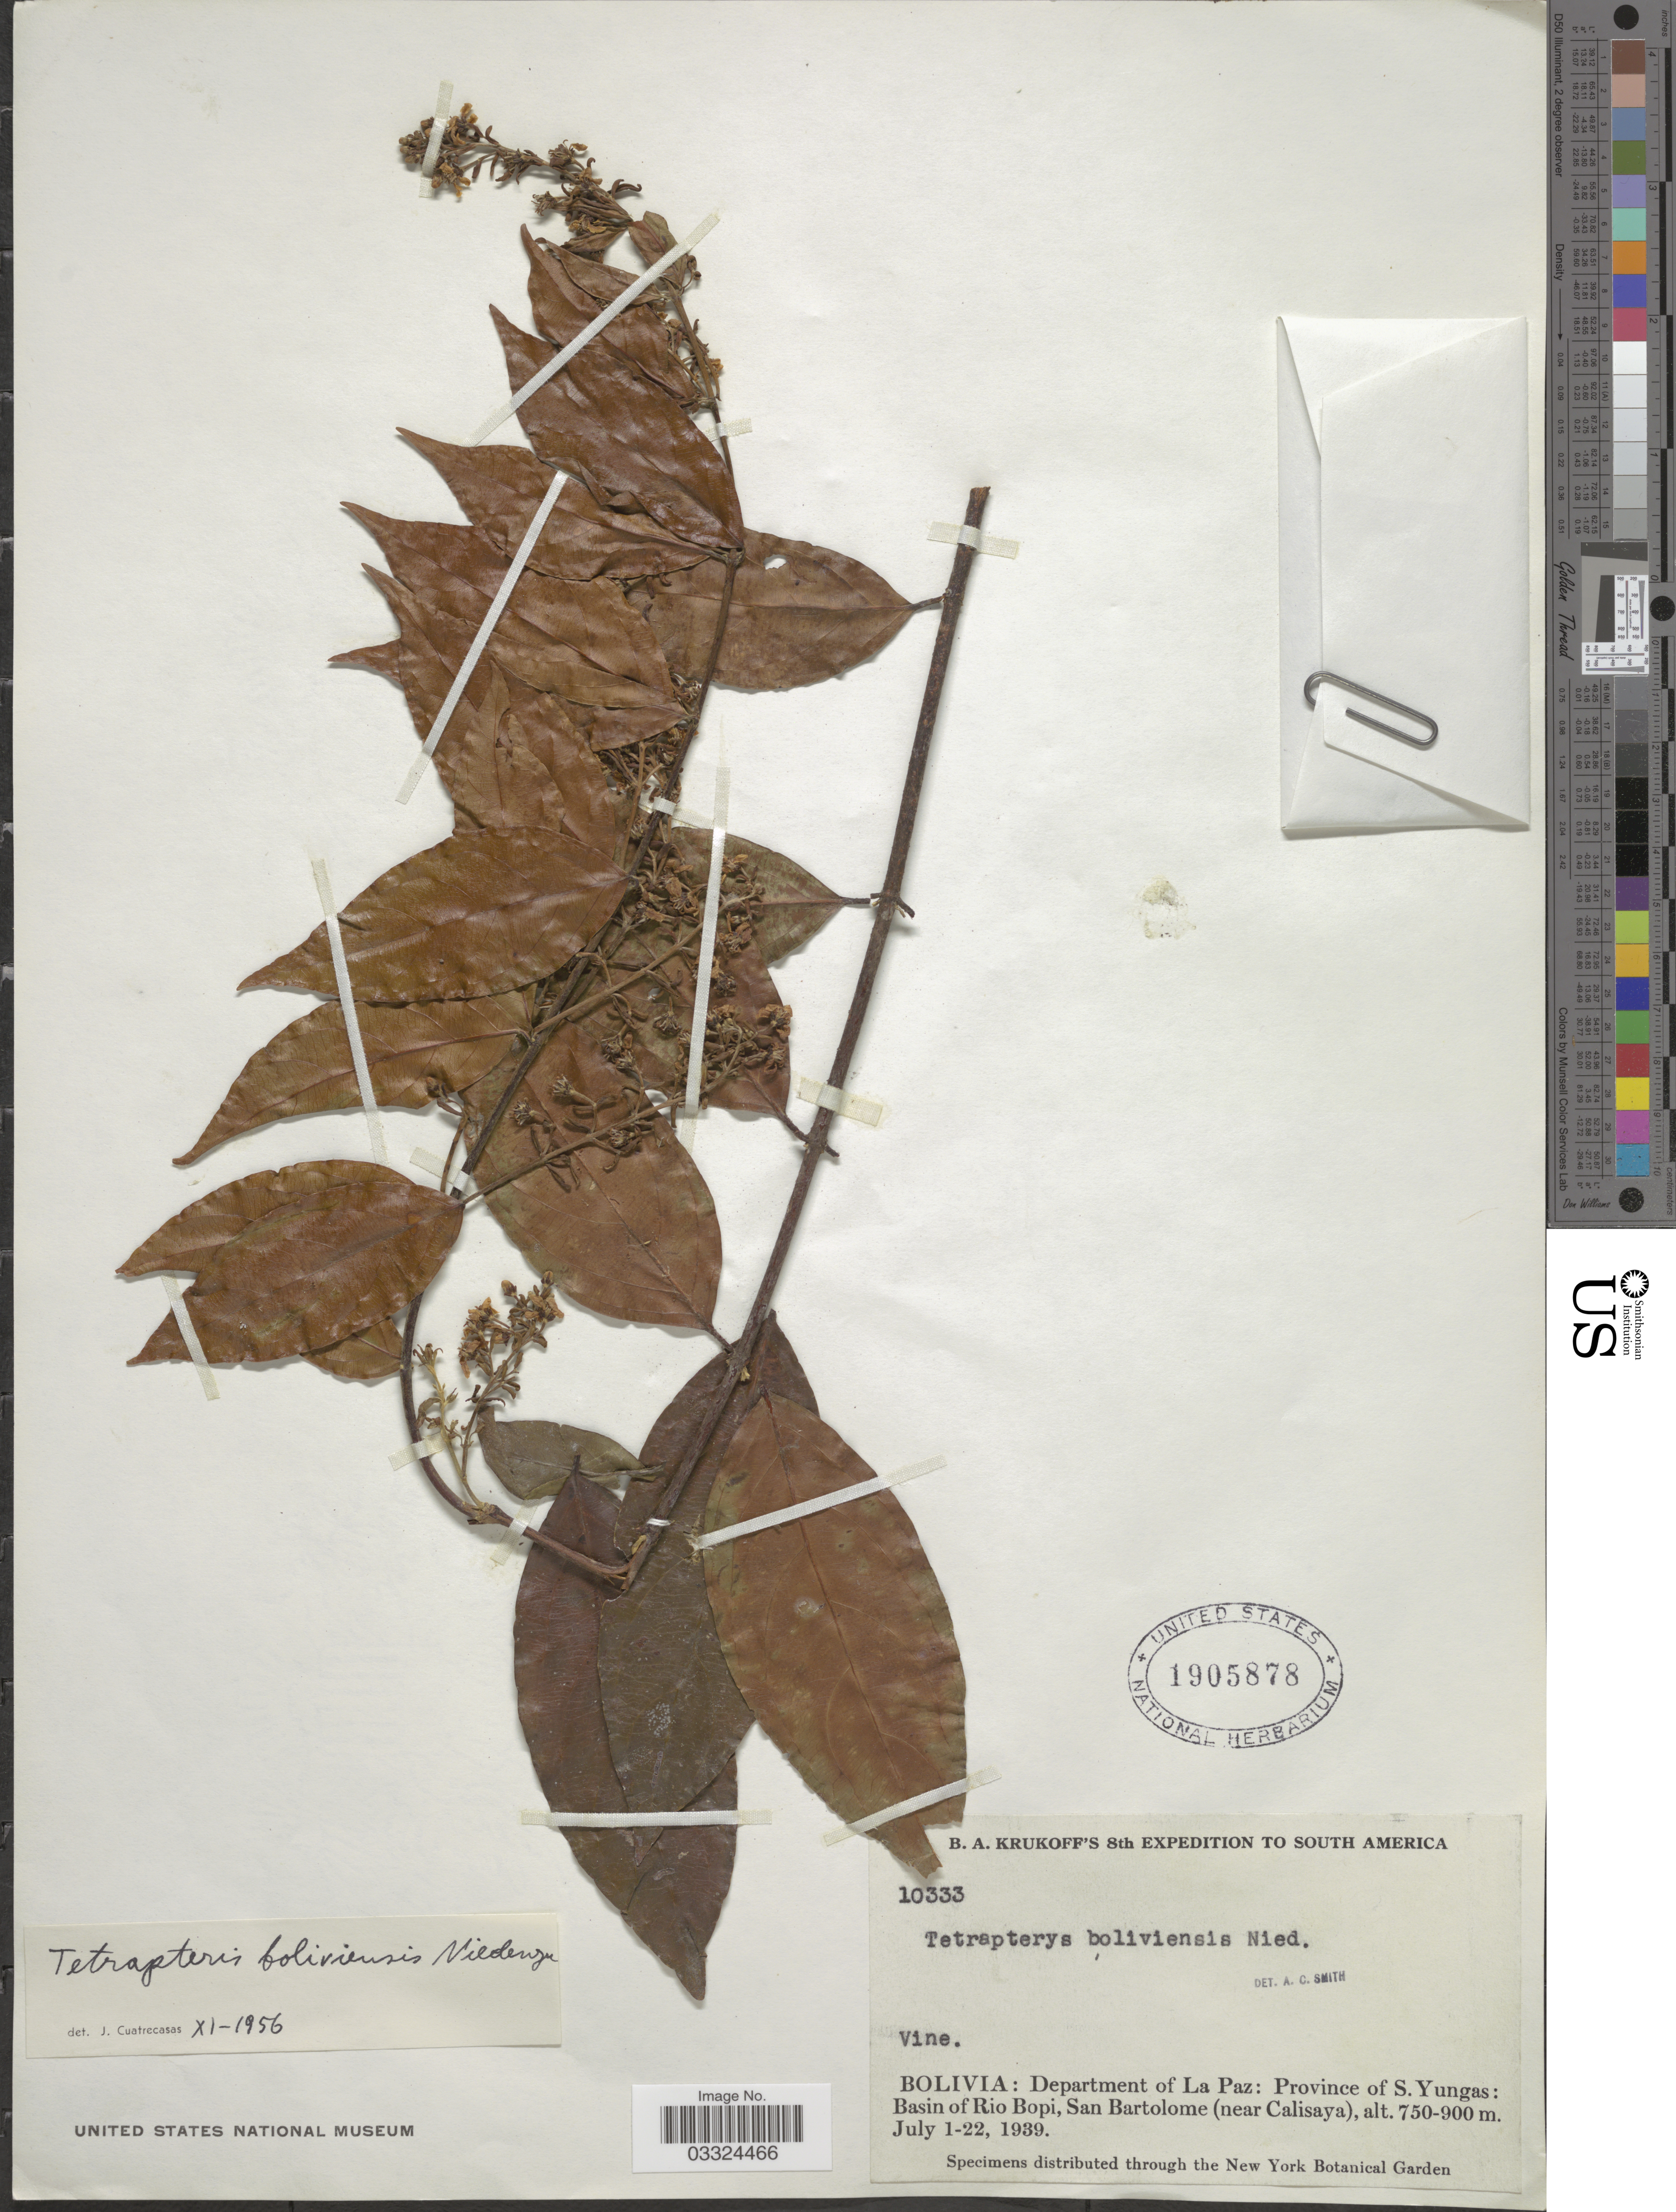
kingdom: Plantae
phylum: Tracheophyta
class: Magnoliopsida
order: Malpighiales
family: Malpighiaceae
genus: Glicophyllum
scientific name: Glicophyllum stylopterum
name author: (A. Juss.) R.F. Almeida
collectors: B. A. Krukoff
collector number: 10333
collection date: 1939-07-01/1939-07-22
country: Bolivia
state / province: La Paz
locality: Department of La Paz: Province of S. Yungas: Basin of Rio Bopi, San Bartolome (near Calisaya).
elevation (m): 750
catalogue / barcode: US 1905878